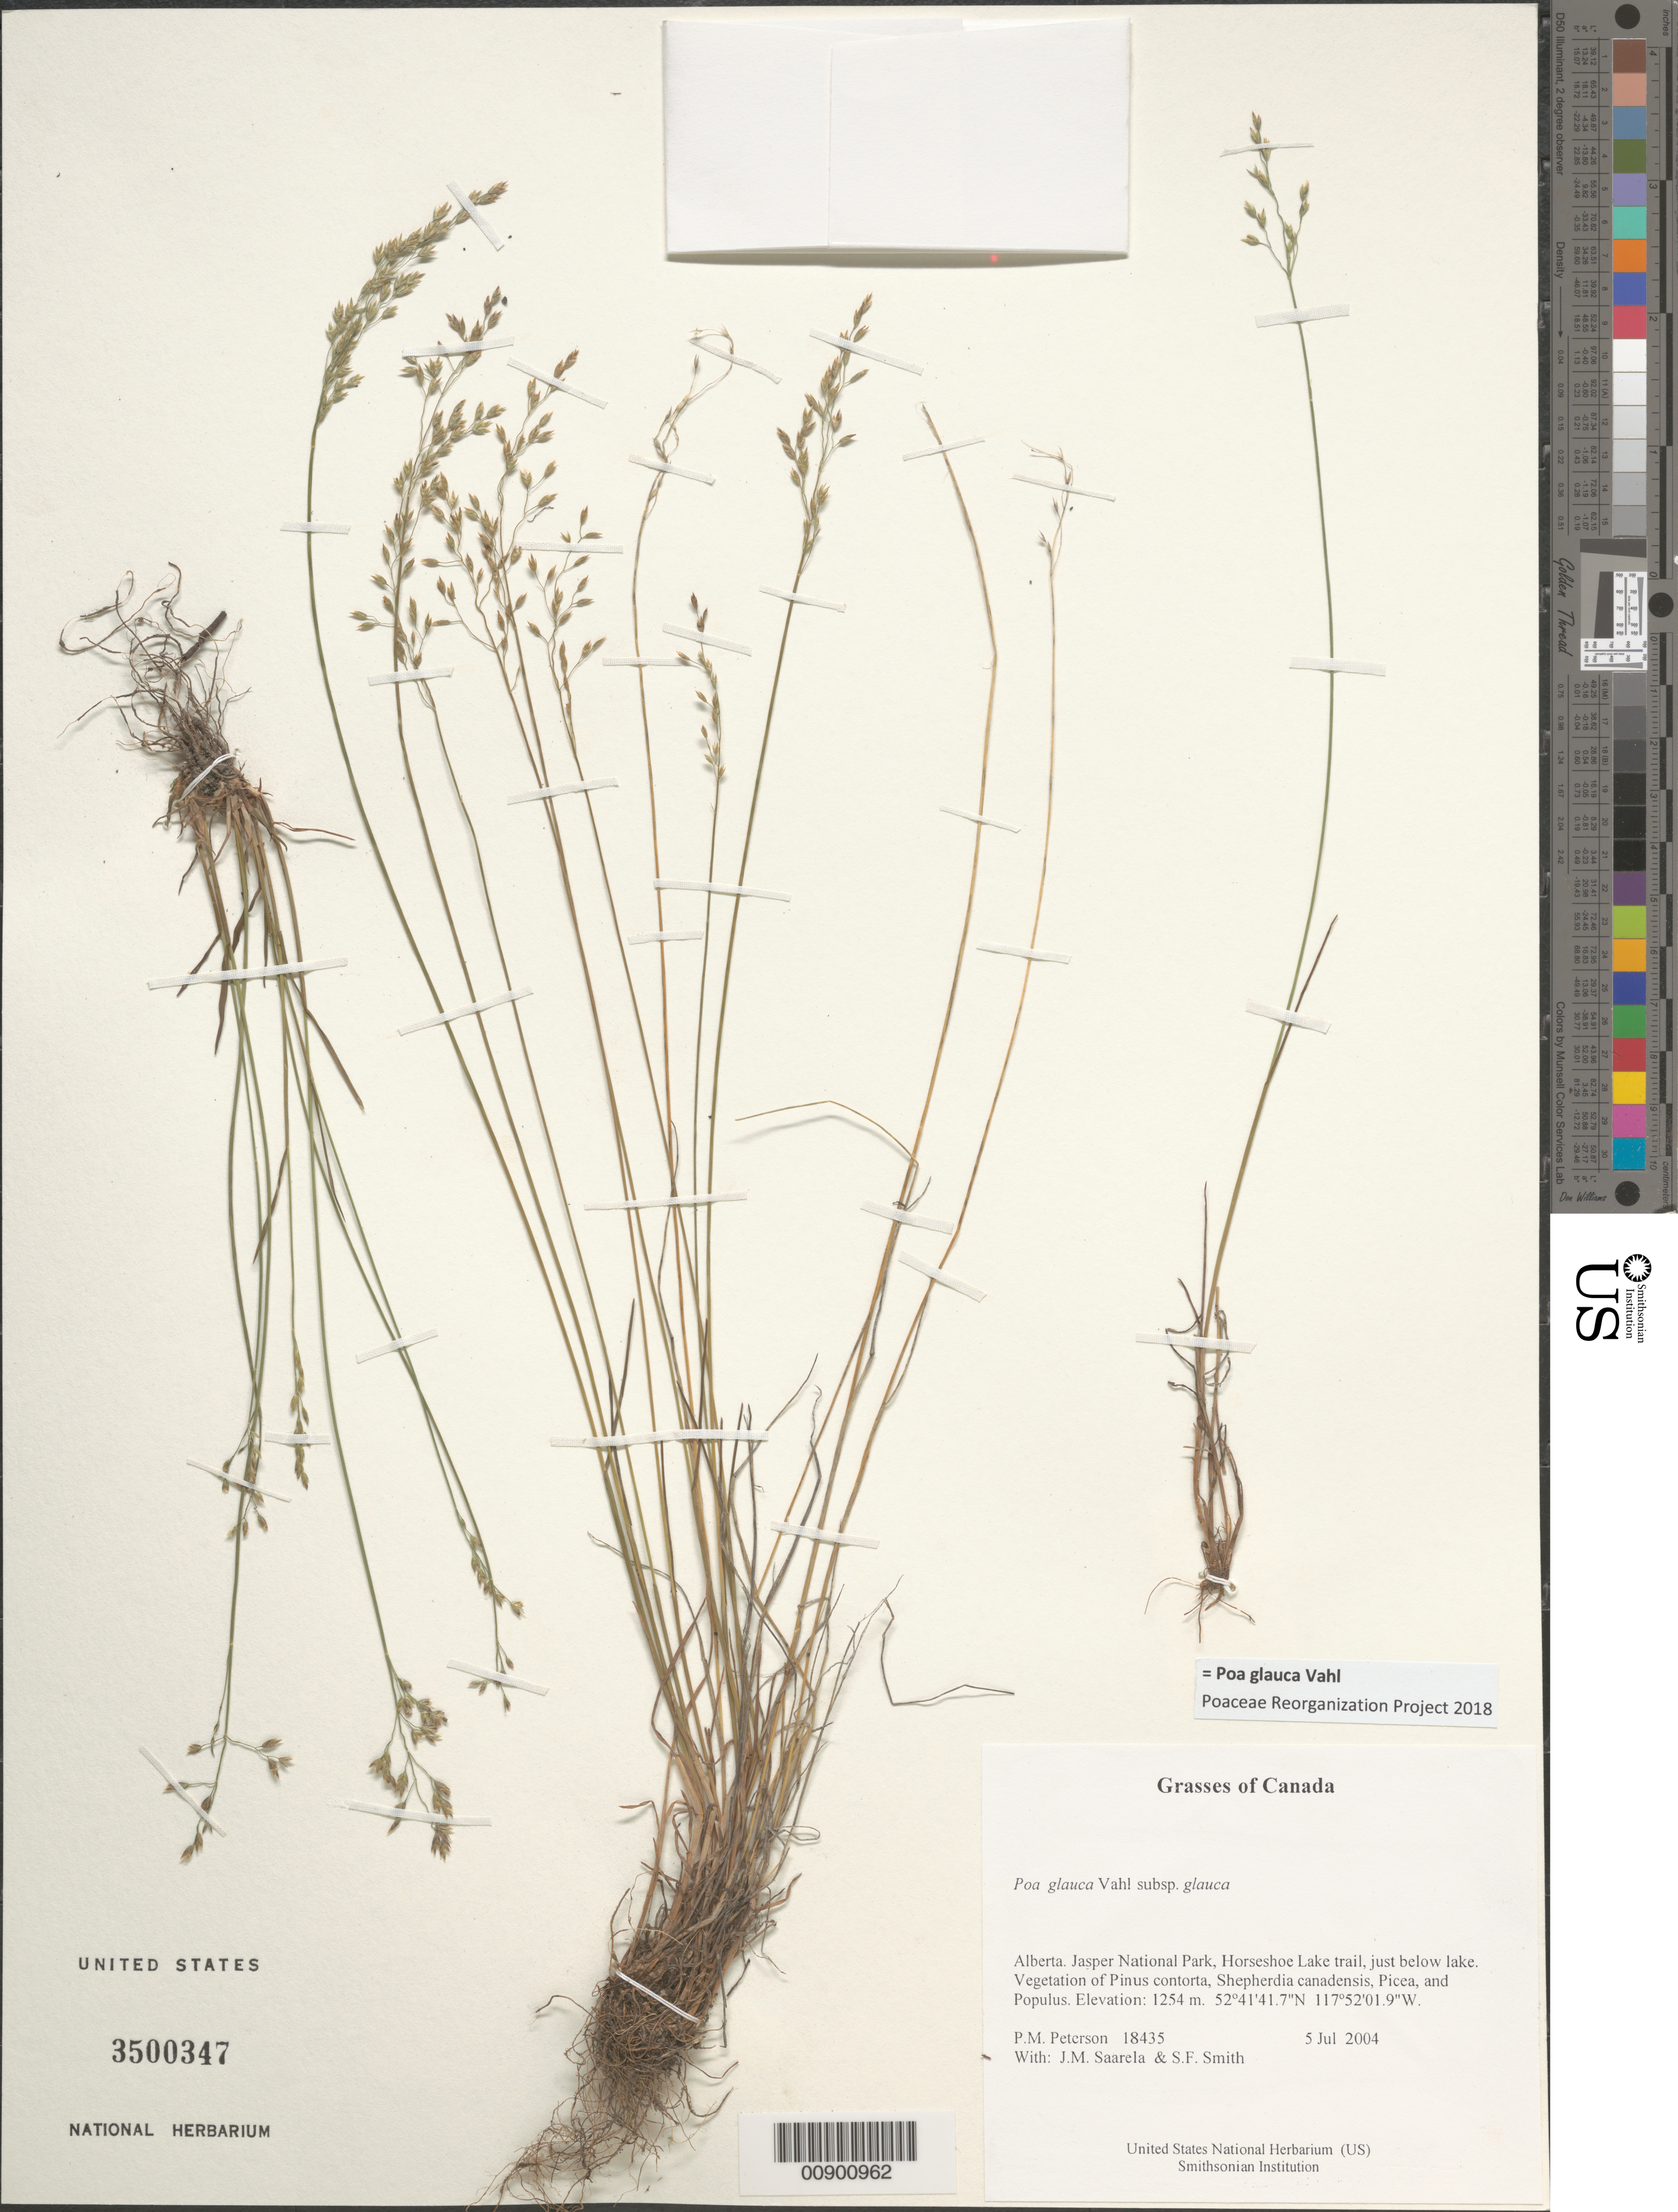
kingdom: Plantae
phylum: Tracheophyta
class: Liliopsida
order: Poales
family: Poaceae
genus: Poa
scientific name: Poa glauca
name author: Vahl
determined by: Poaceae Reorganization Project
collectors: P. M. Peterson, J. Saarela & S.F. Smith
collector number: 18435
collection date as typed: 05 Jul 2004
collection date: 2004-07-05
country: Canada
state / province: Alberta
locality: Jasper National Park, Horseshoe Lake trail, just below lake. Vegetation of Pinus contorta, Shepherdia canadensis, Picea, and Populus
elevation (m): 1254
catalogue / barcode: US 3500347